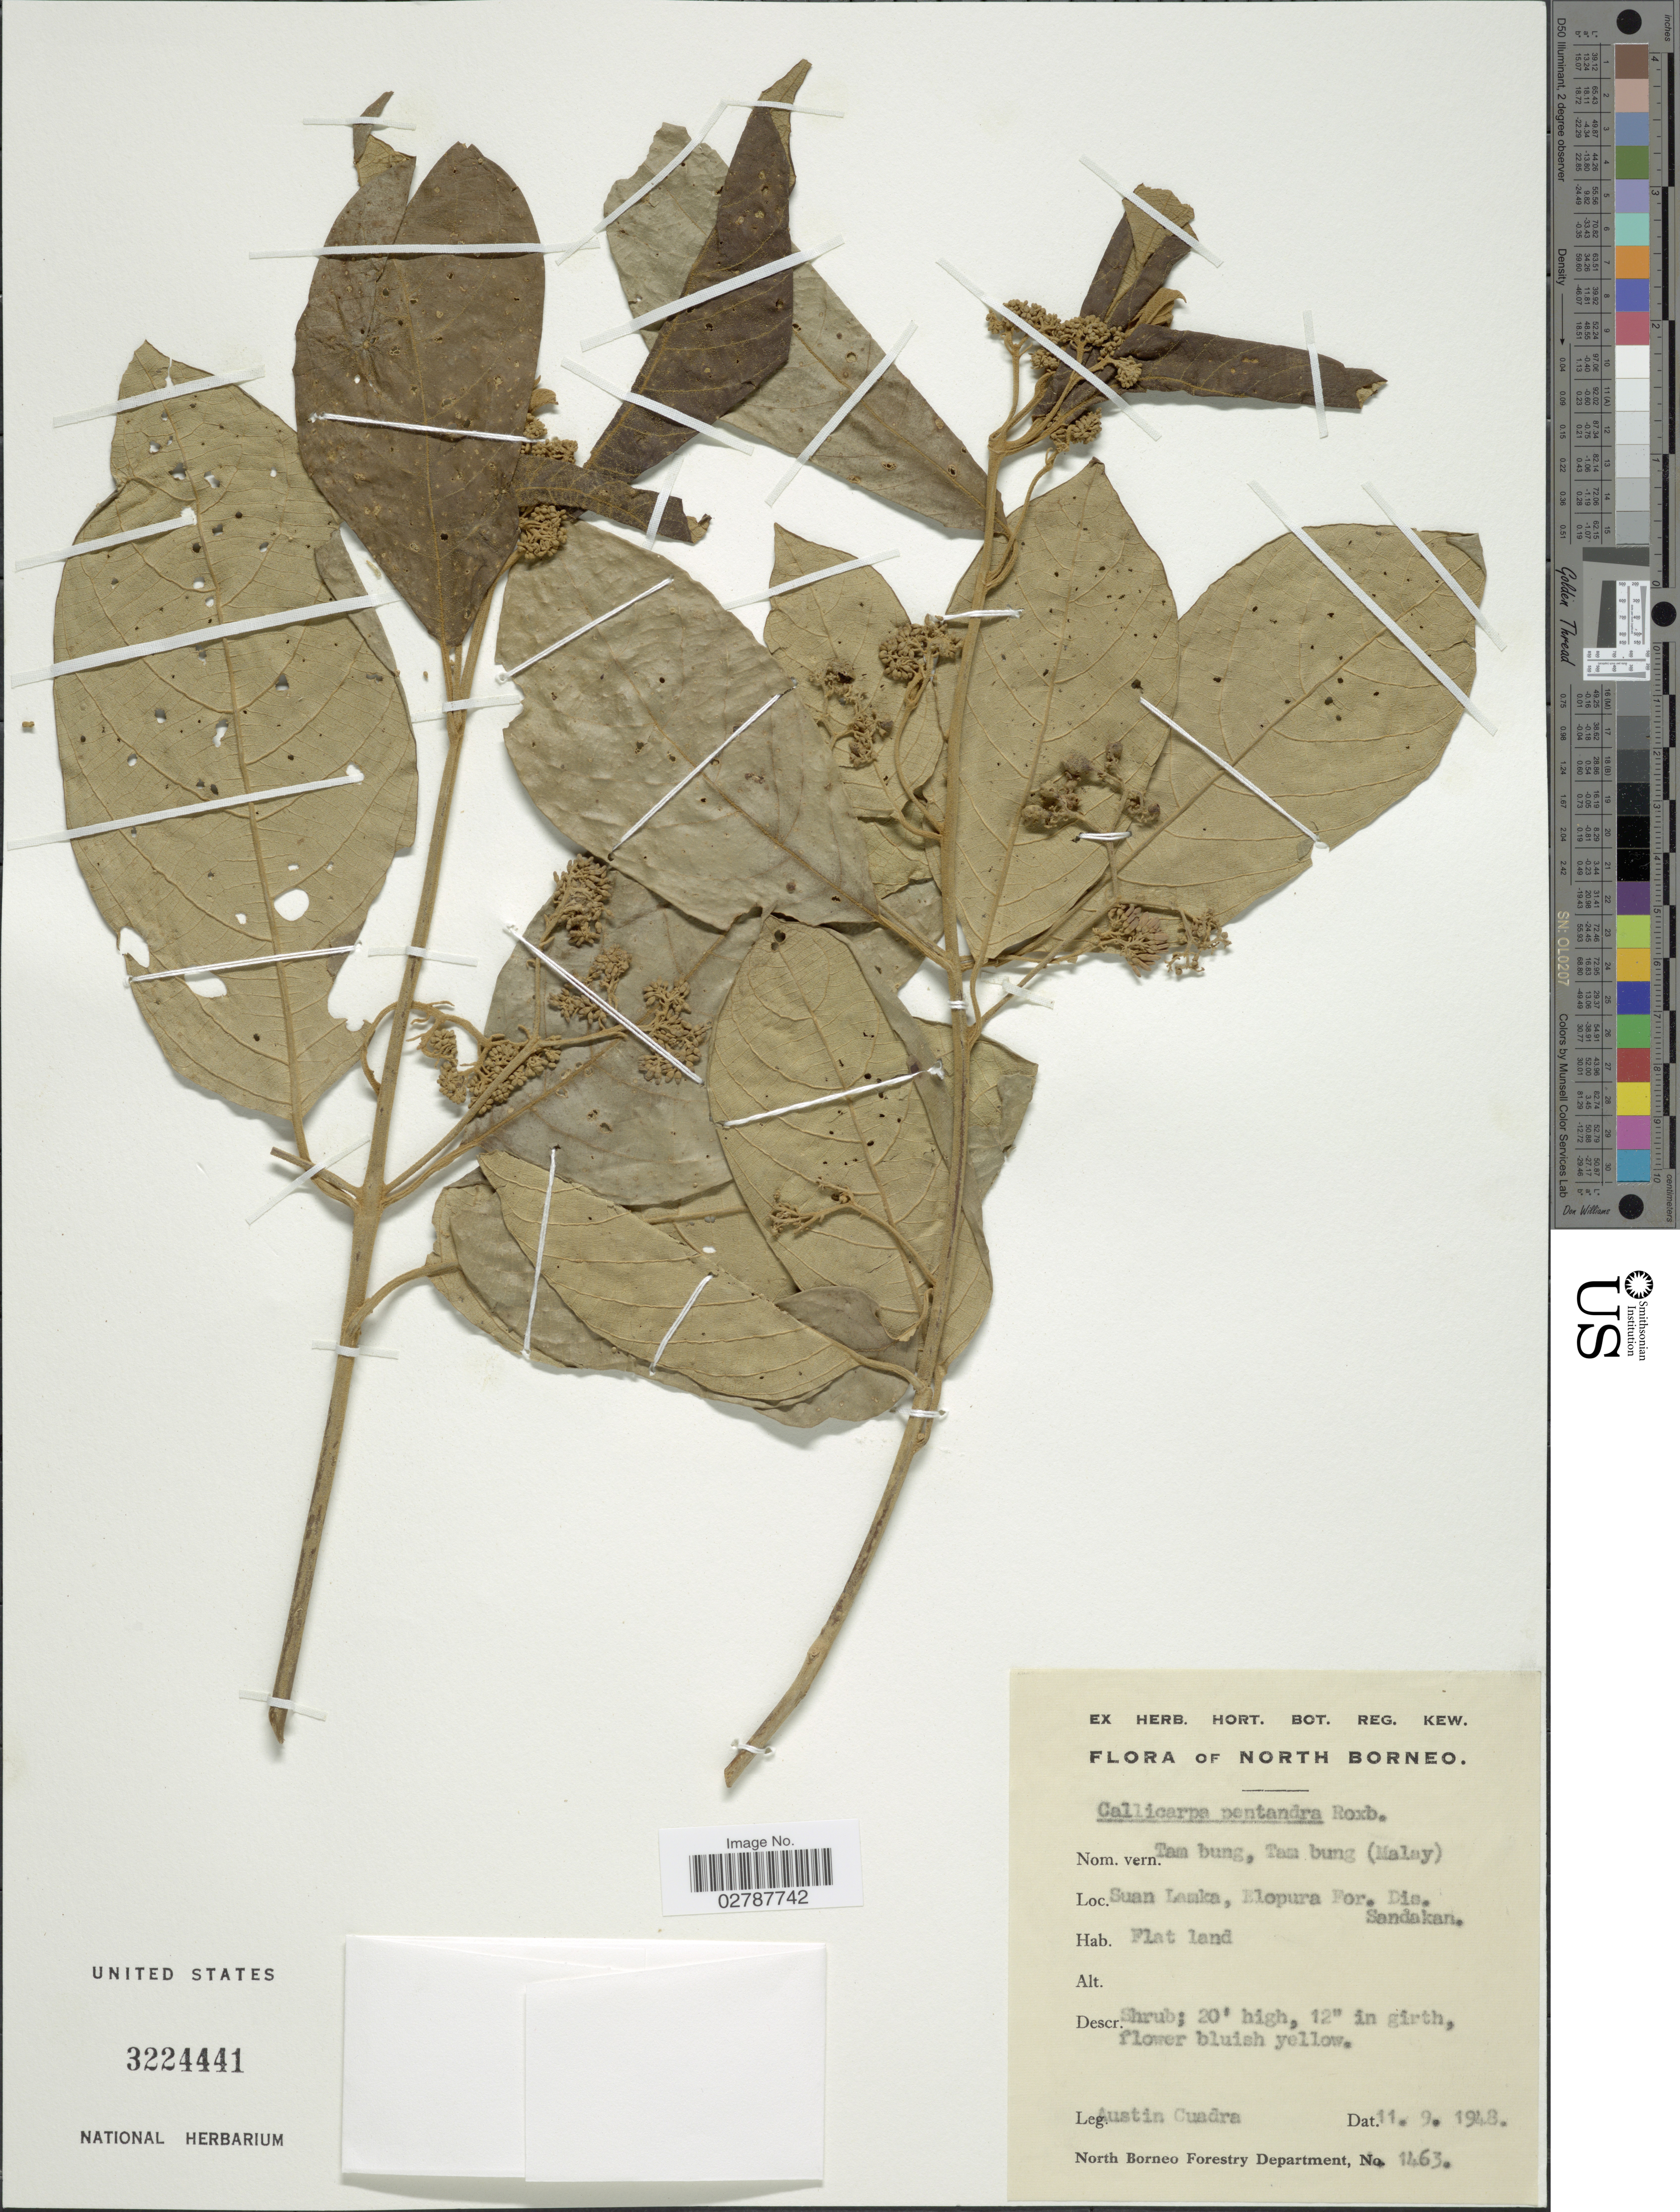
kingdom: Plantae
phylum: Tracheophyta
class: Magnoliopsida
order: Lamiales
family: Lamiaceae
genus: Callicarpa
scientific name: Callicarpa pentandra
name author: Roxb.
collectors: A. Cuadra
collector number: A*1463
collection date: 1948-09-11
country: Malaysia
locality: North Borneo. Suan Lamka, Elopura For. Dis. Sandakan.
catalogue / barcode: US 3224441